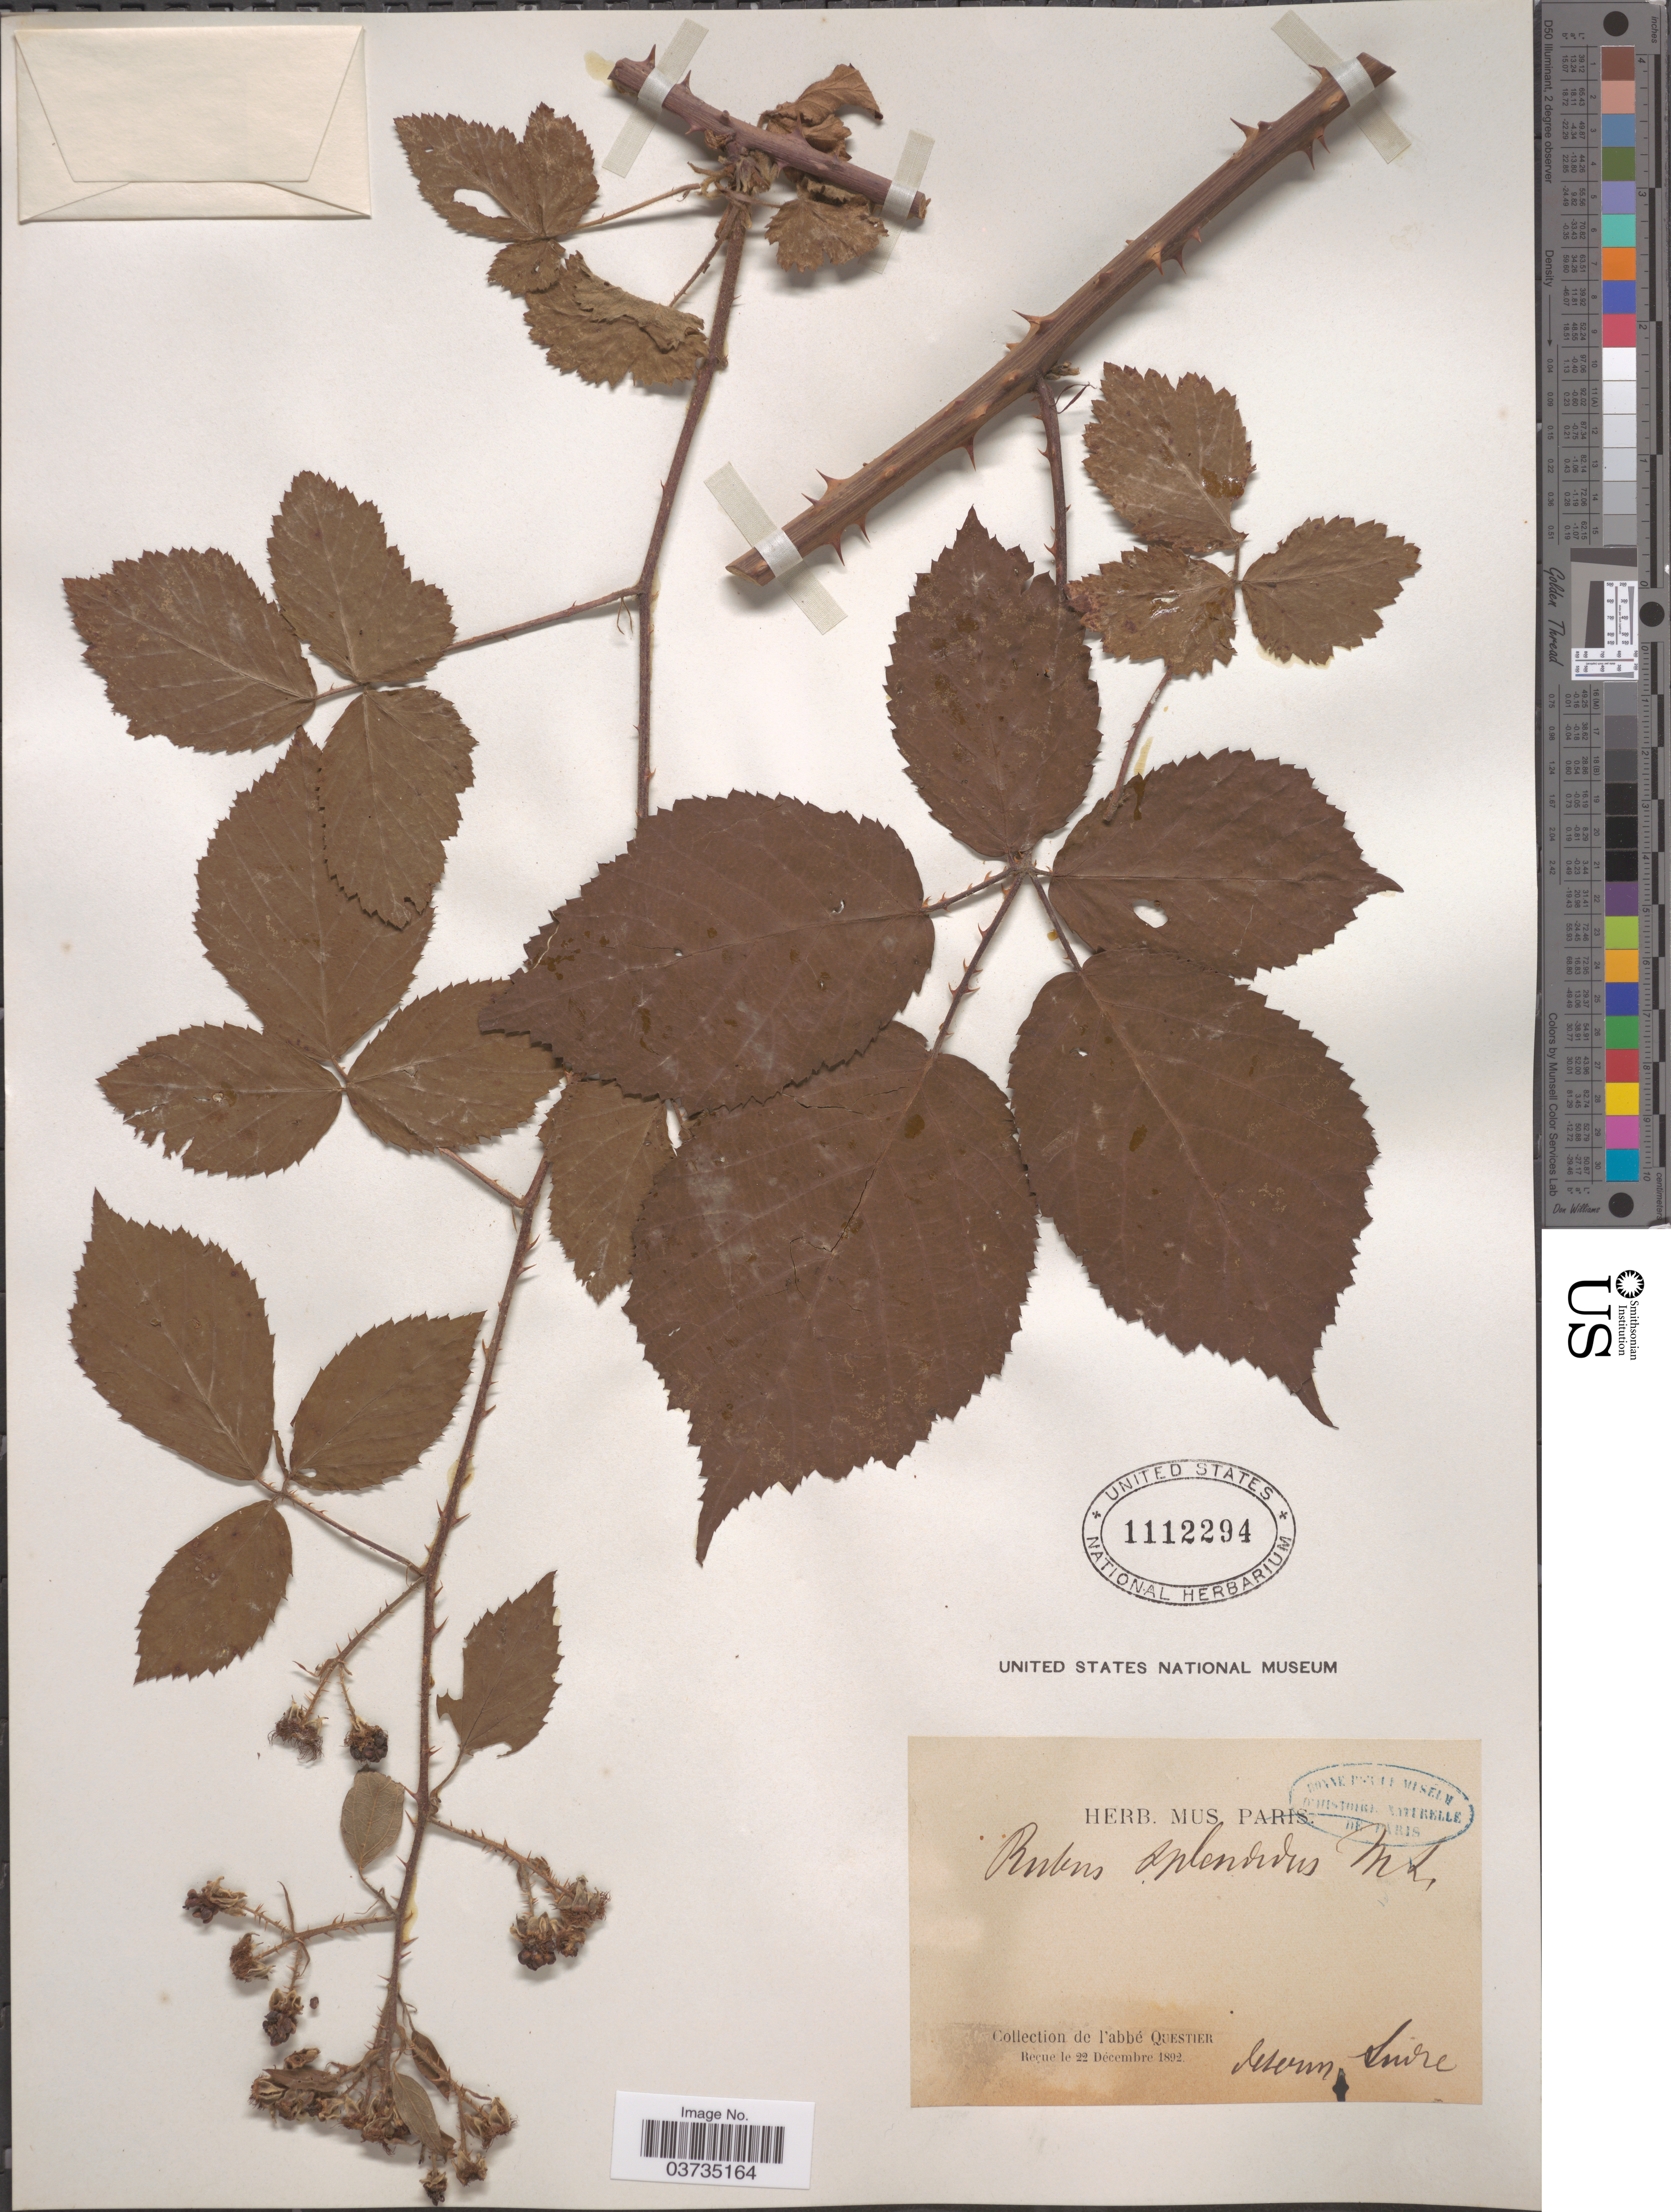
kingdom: Plantae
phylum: Tracheophyta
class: Magnoliopsida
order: Rosales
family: Rosaceae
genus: Rubus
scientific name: Rubus splendidus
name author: P.J. Müll. & Lefèvre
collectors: A. Questier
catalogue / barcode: US 1112294